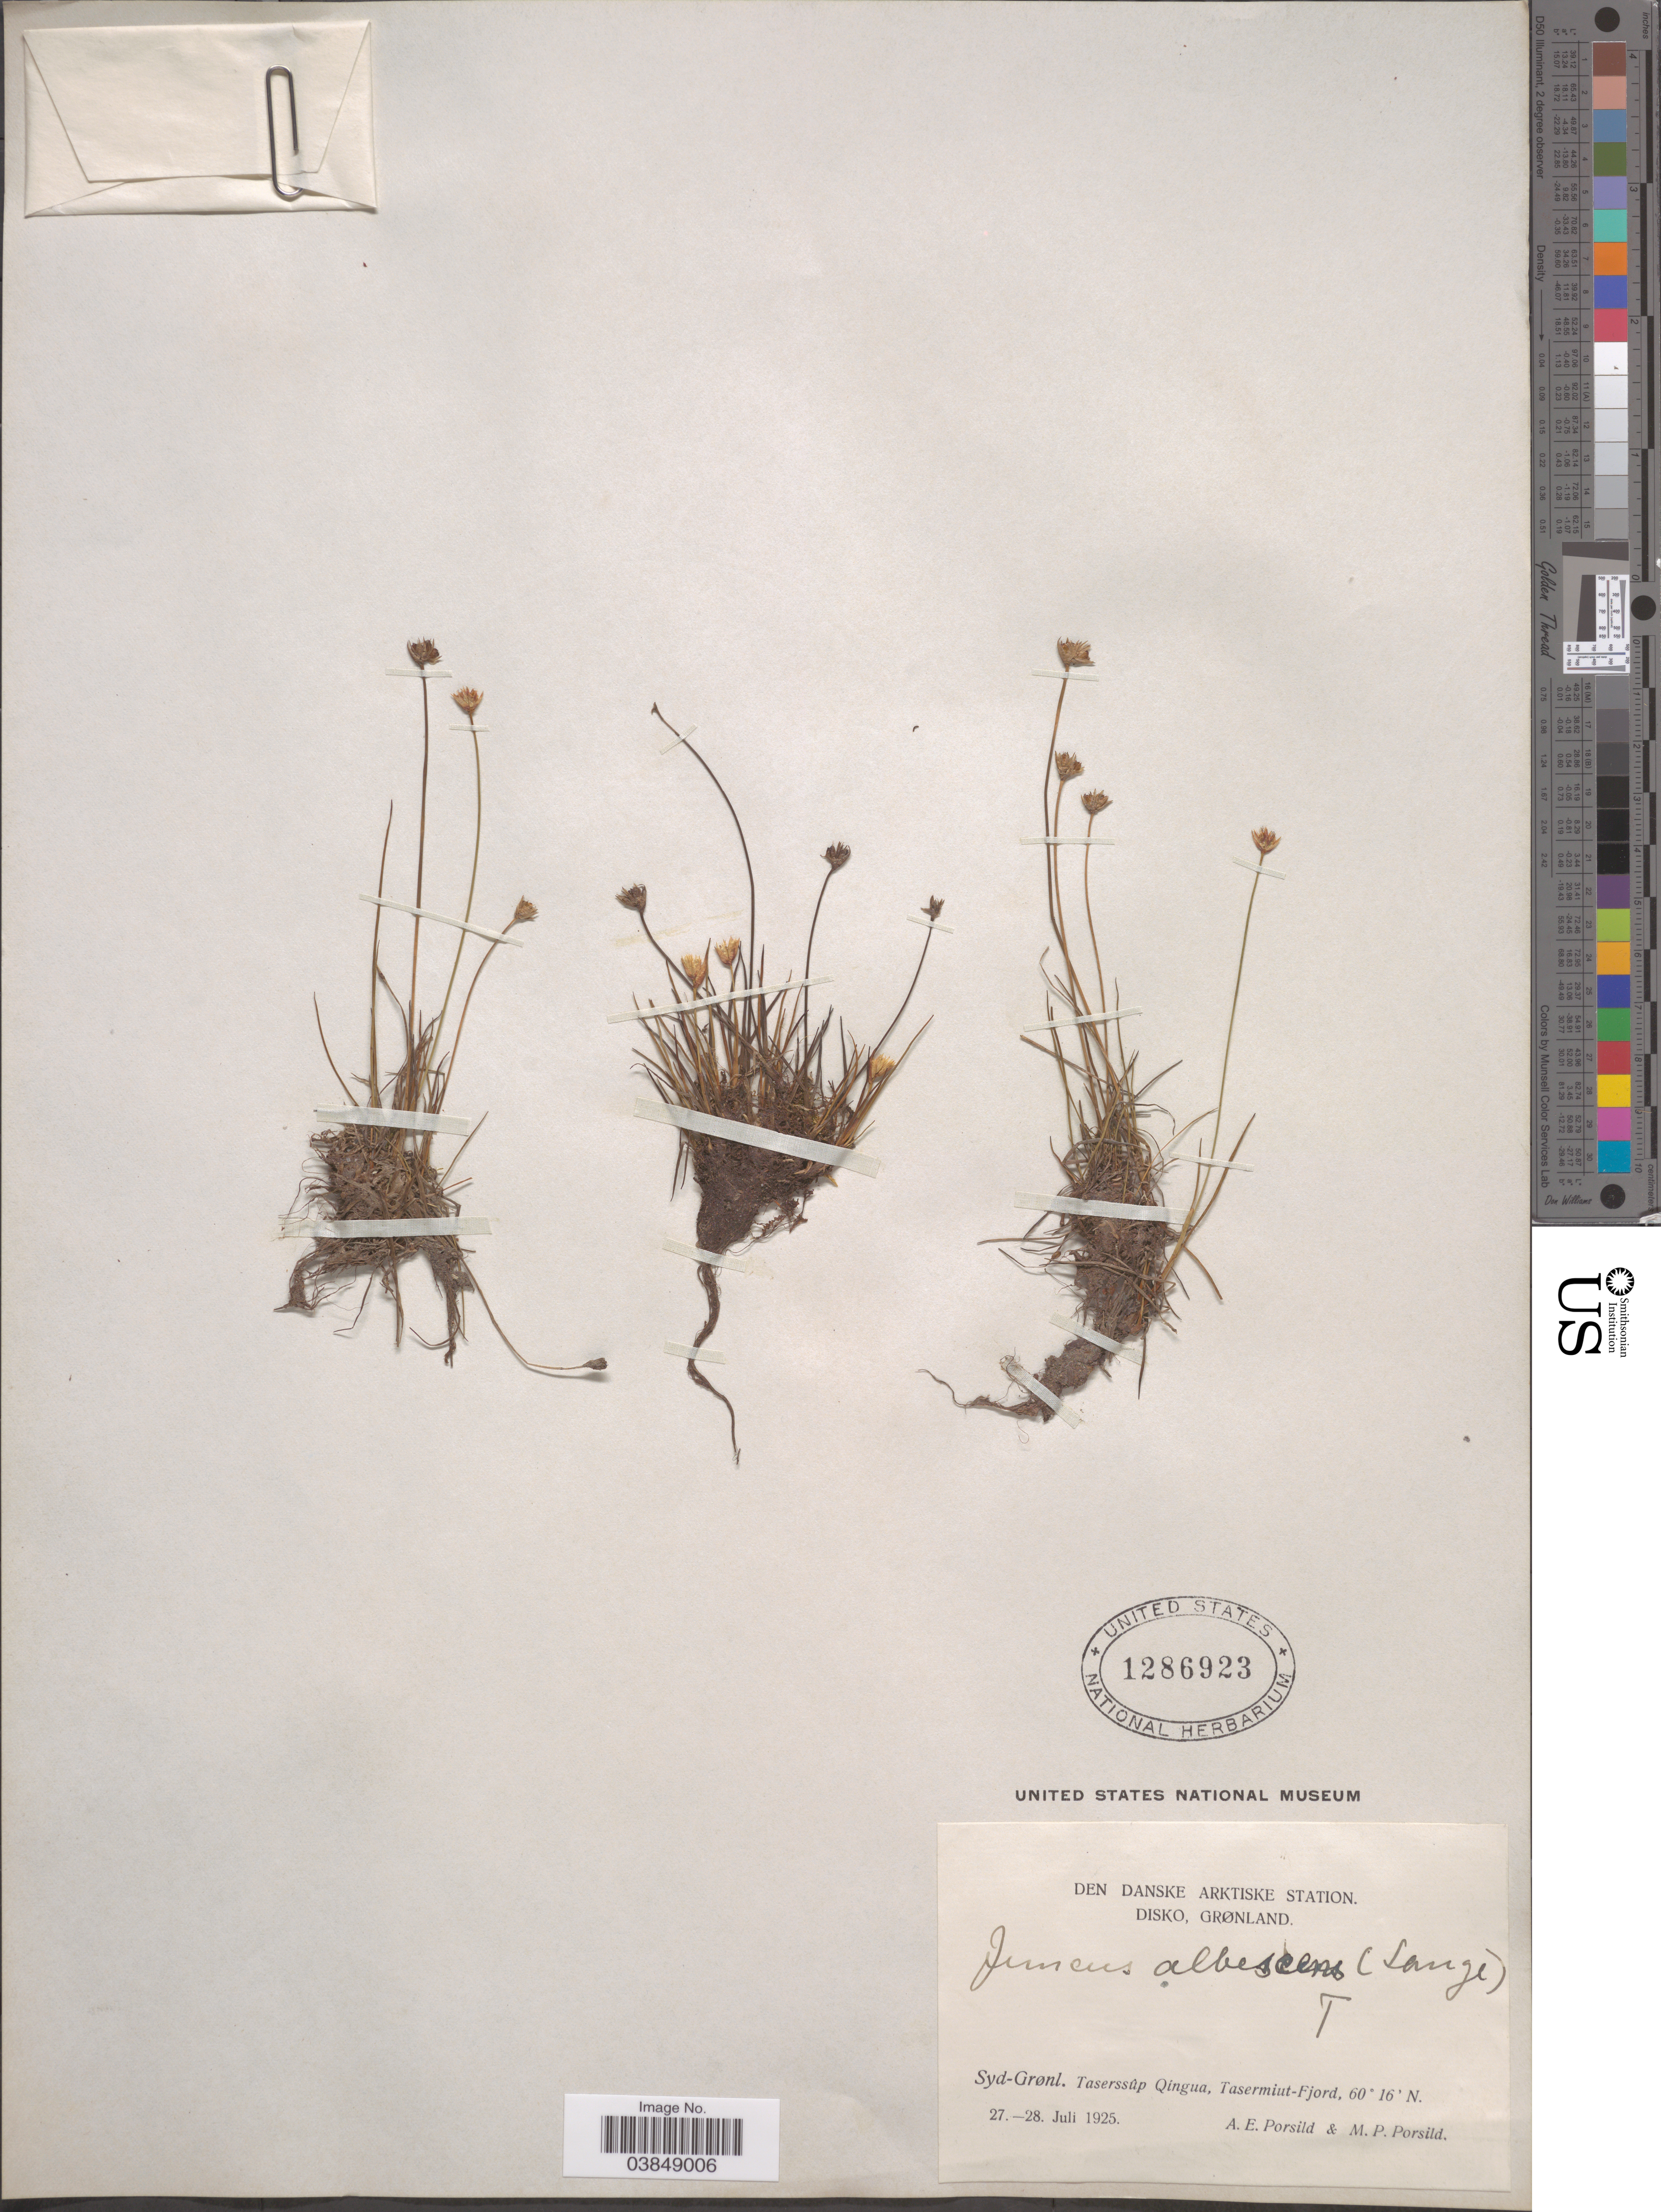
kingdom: Plantae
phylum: Tracheophyta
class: Liliopsida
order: Poales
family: Juncaceae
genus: Juncus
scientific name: Juncus albescens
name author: Fernald & Lange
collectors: A. E. Porsild & M. P. Porsild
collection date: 1925-07-27/1925-07-28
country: Greenland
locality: Den Danske Arktiske Station. Disko, Grønland. Syd-Grønl. Taserssûp Qíngua, Tasermiut-Fjord.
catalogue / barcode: US 1286923